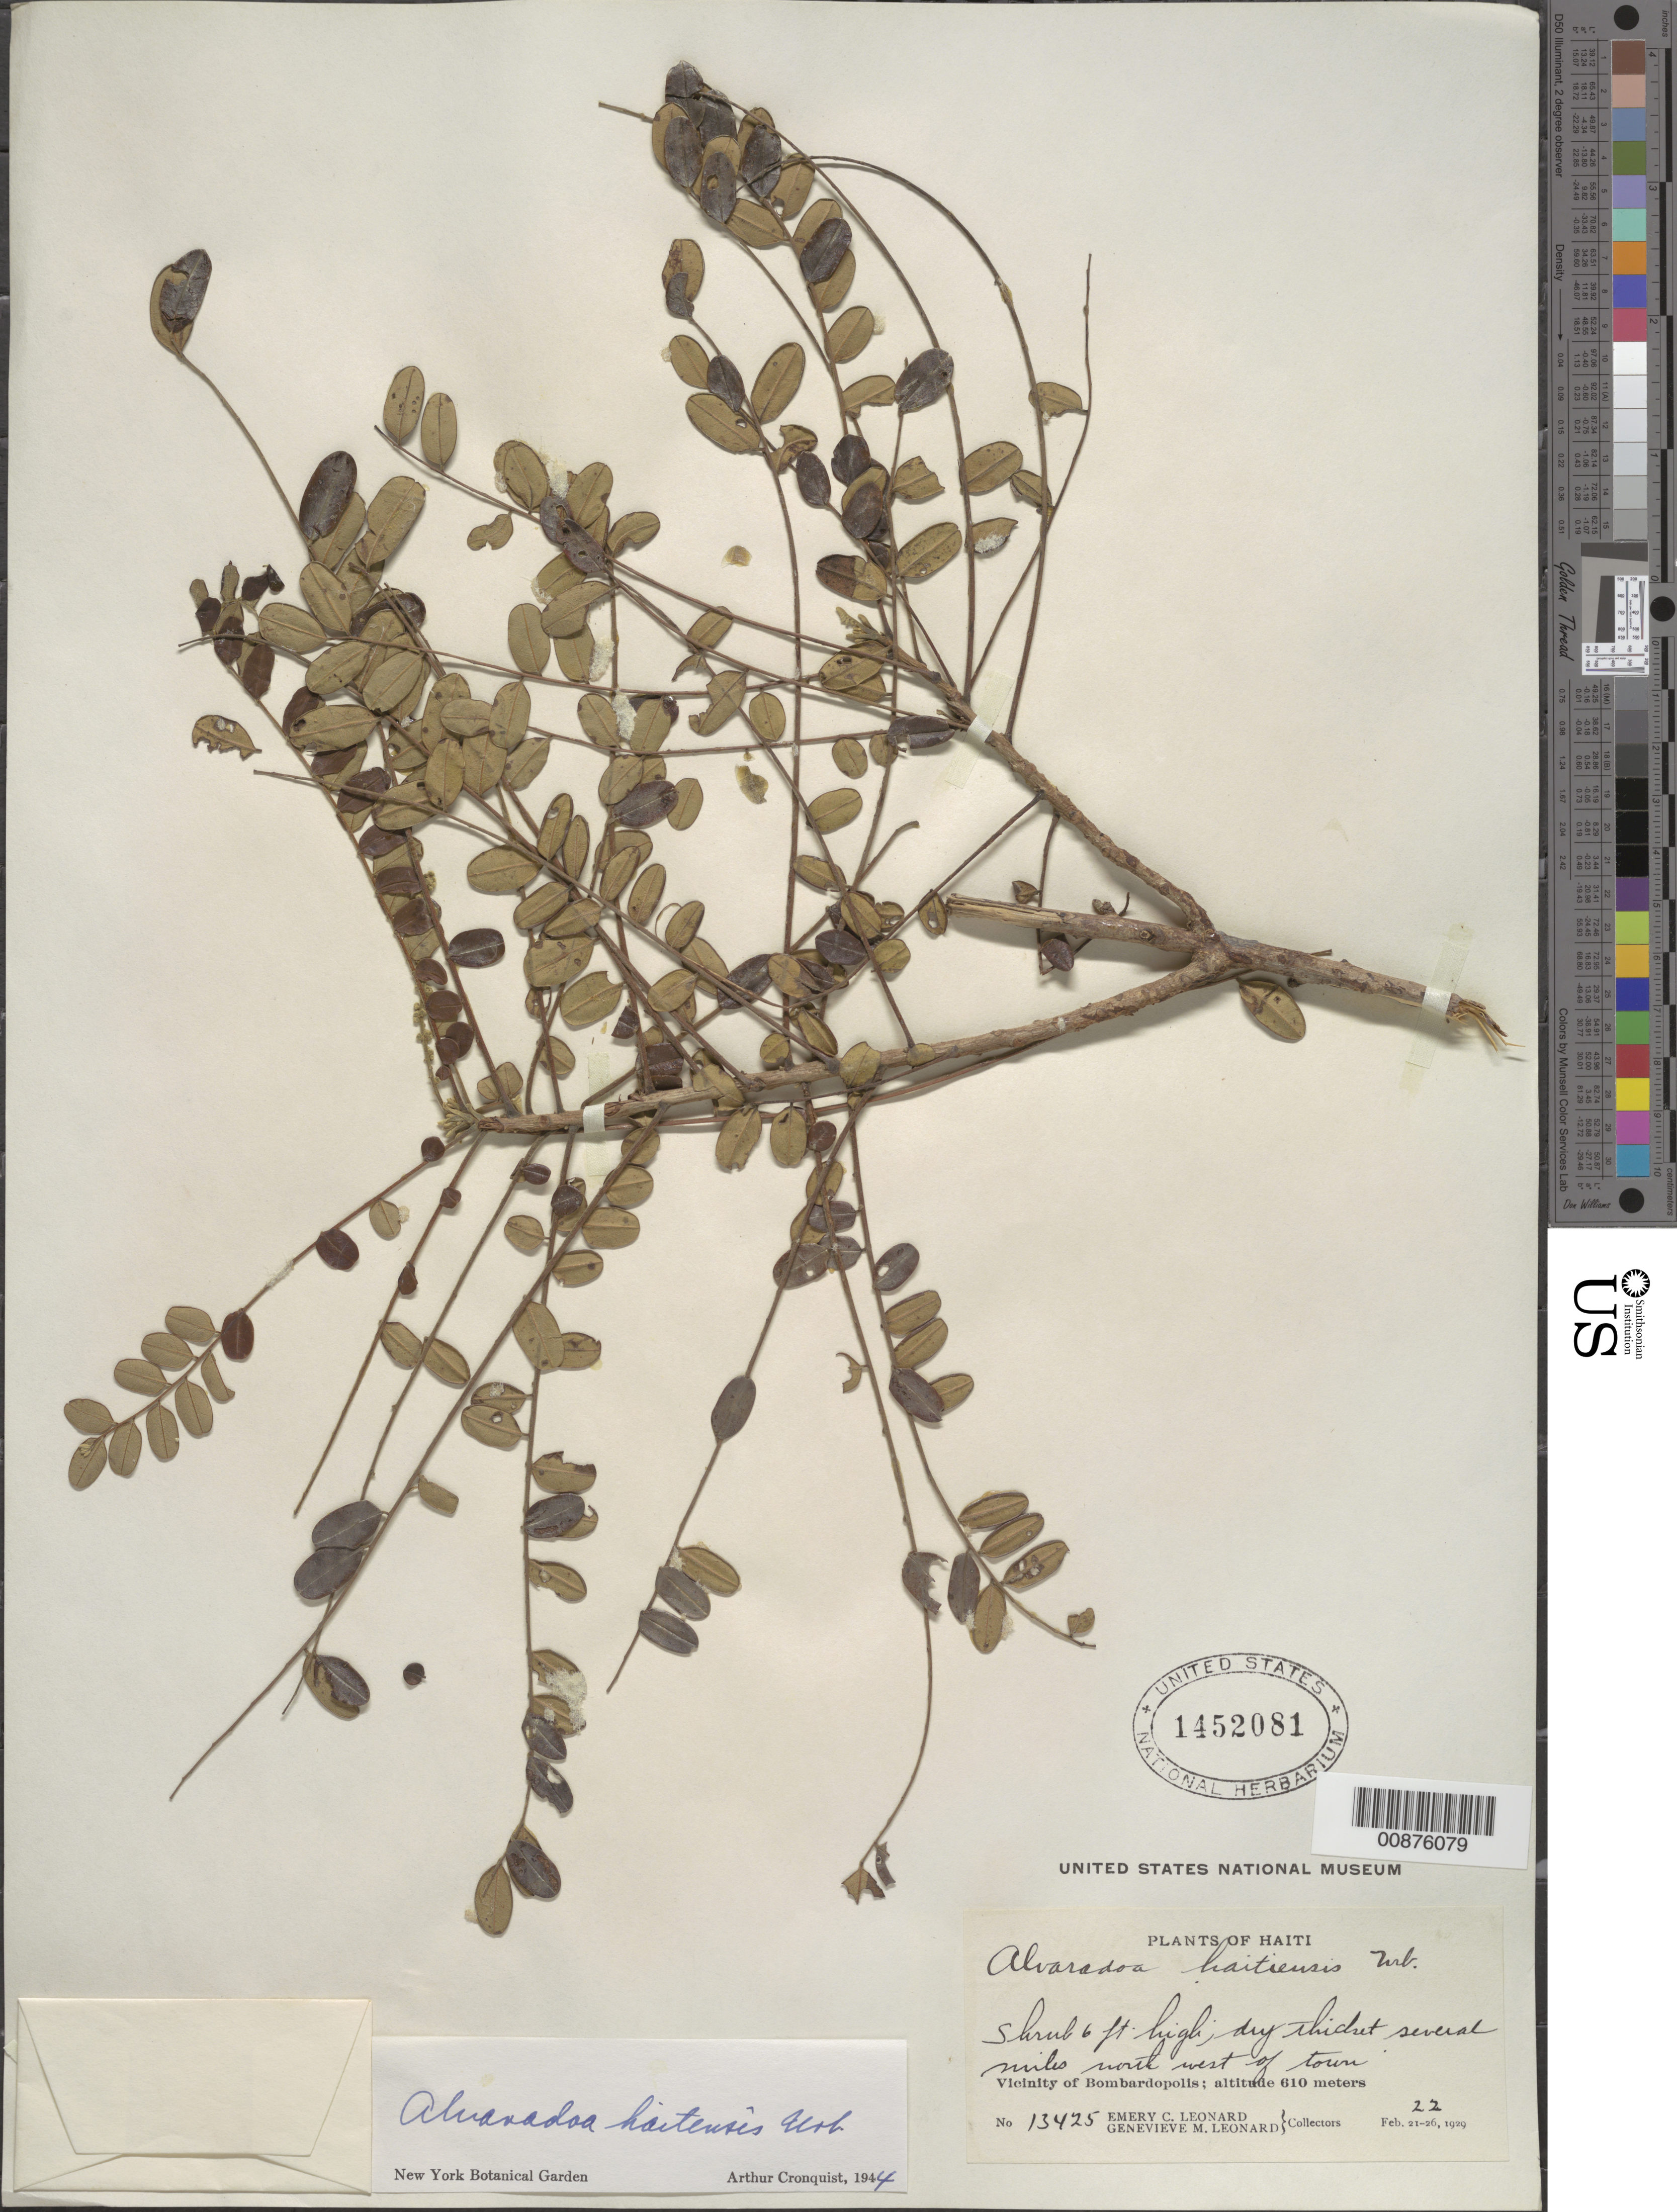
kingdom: Plantae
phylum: Tracheophyta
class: Magnoliopsida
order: Picramniales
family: Picramniaceae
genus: Alvaradoa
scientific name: Alvaradoa haitiensis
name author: Urb.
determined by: Cronquist, A. J.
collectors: E. C. Leonard & G. M. Leonard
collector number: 13425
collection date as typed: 22 Feb 1929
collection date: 1929-02-22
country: Haiti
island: Hispaniola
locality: Vicinity of Bombardopolis, several miles NW of town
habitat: Dry thicket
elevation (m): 610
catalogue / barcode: US 1452081